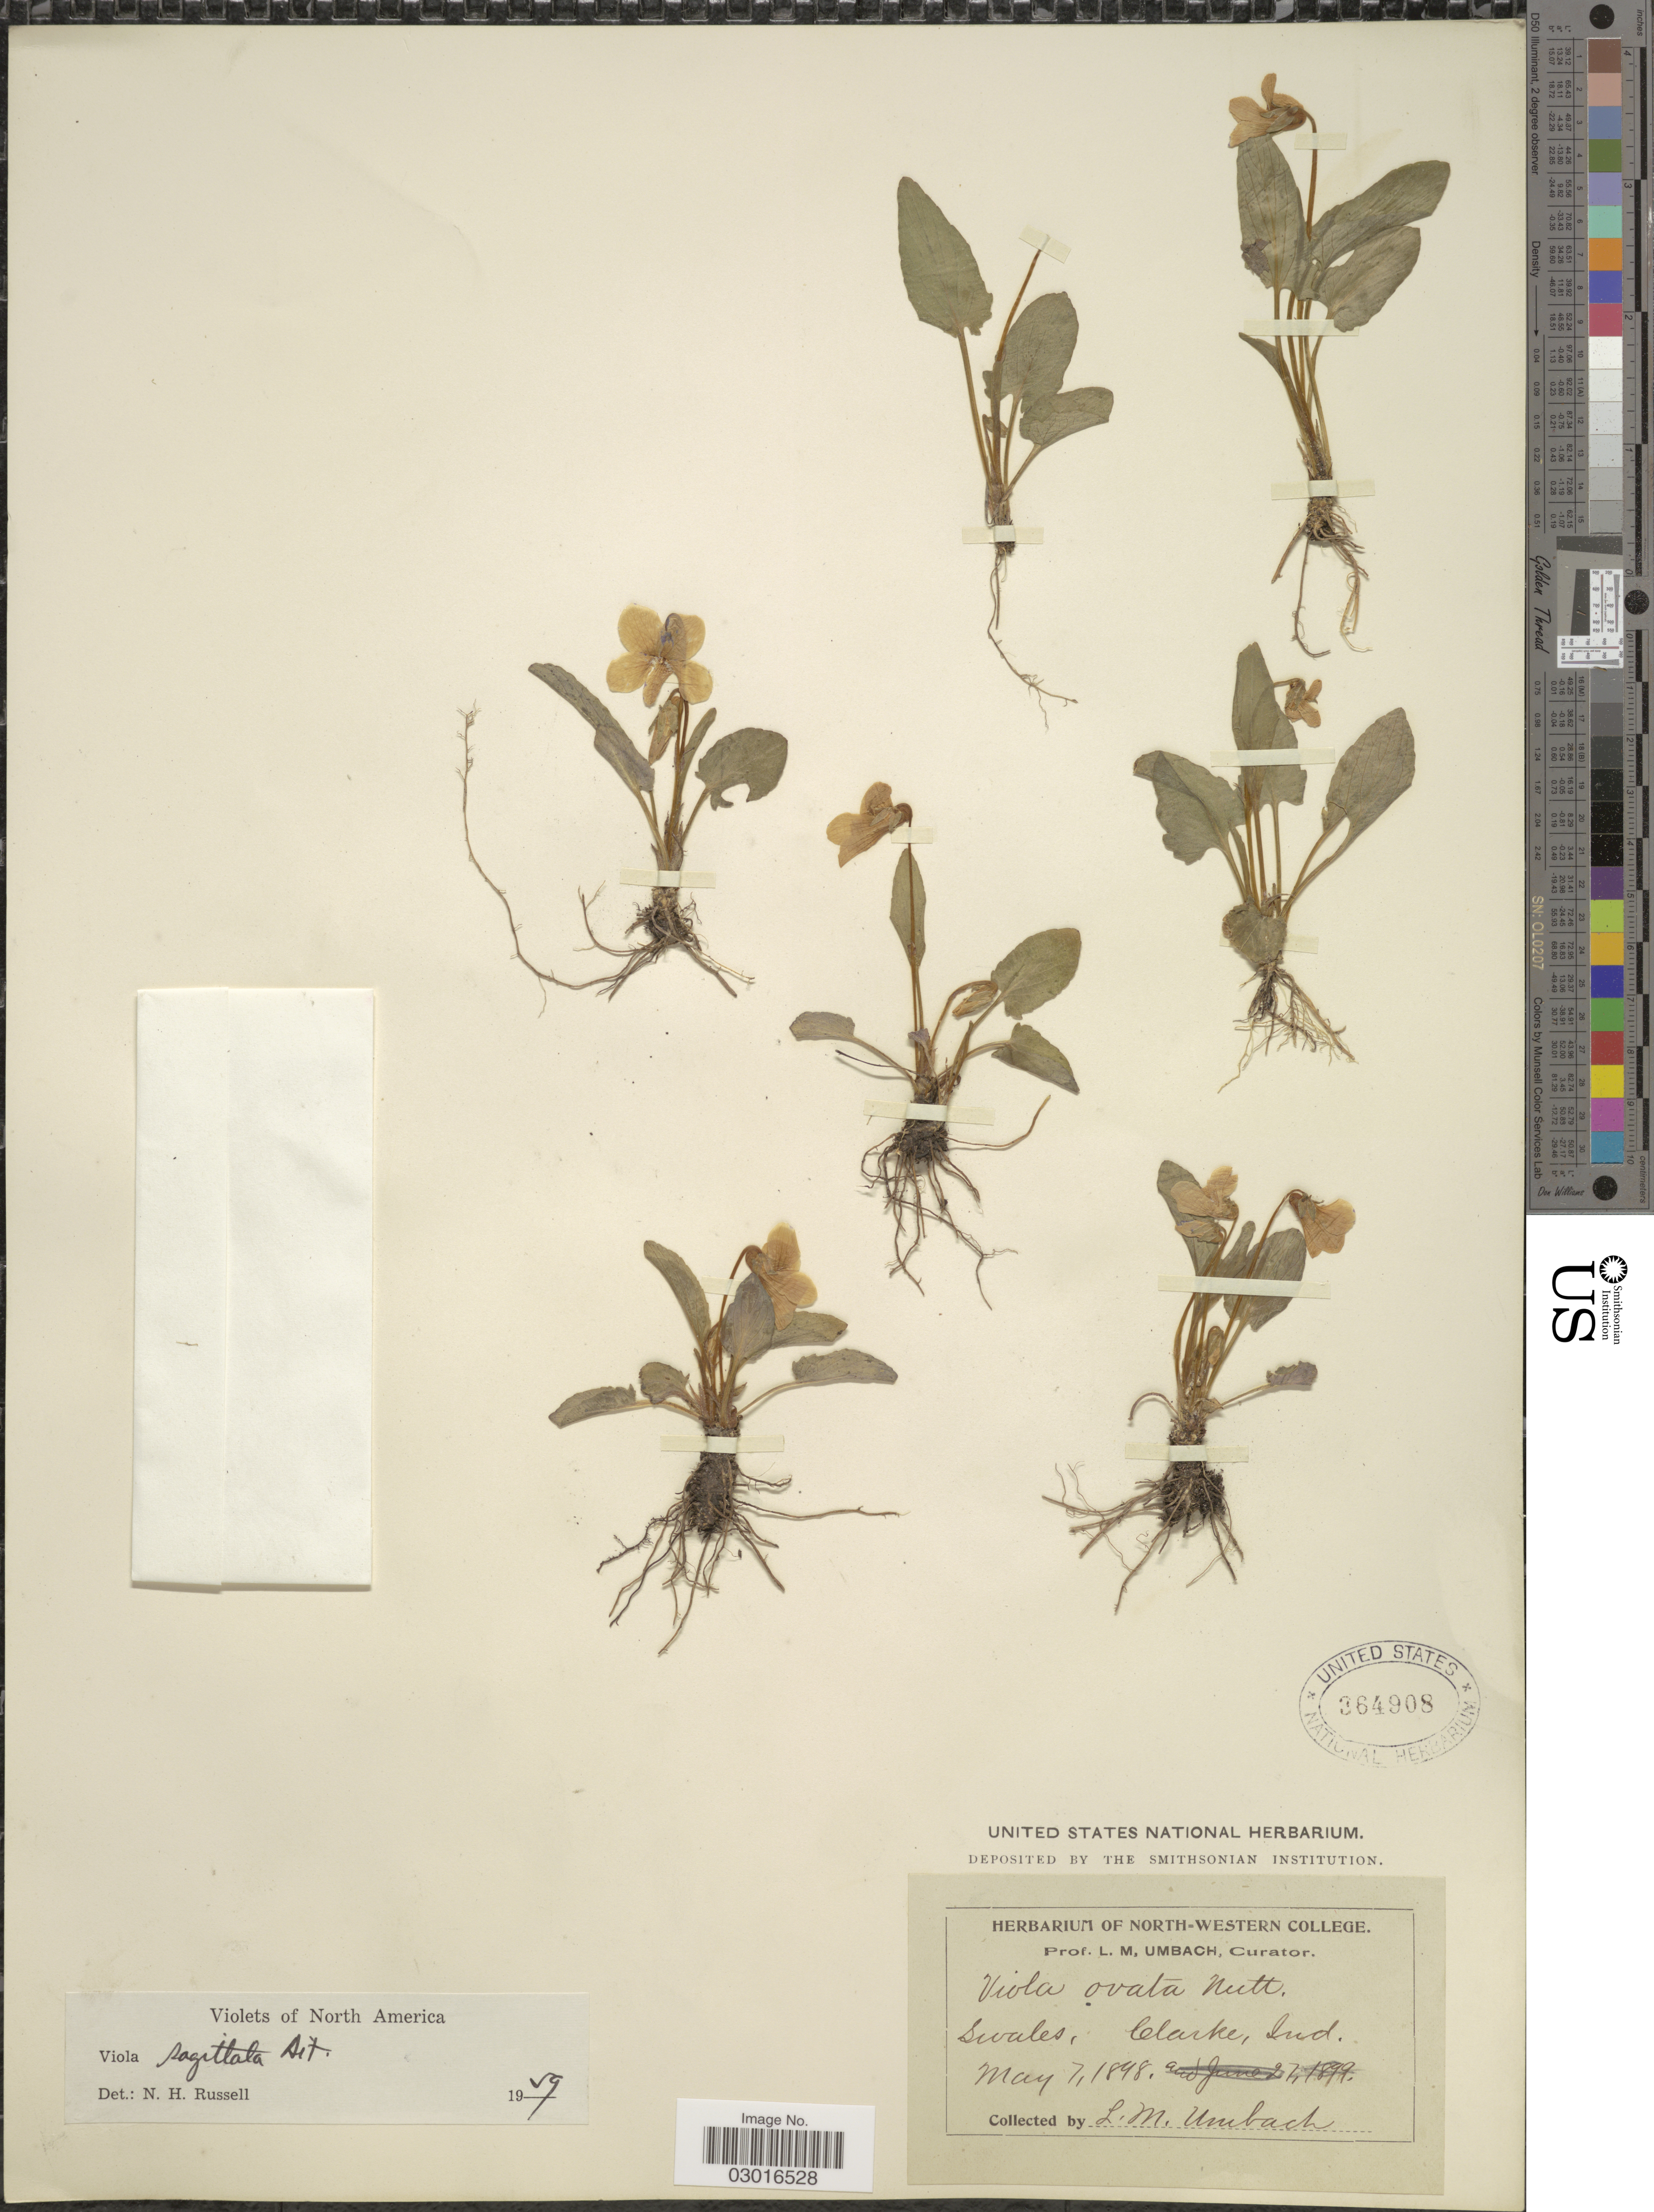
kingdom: Plantae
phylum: Tracheophyta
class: Magnoliopsida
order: Malpighiales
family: Violaceae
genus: Viola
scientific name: Viola sagittata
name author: Aiton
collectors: L. M. Umbach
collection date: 1898-05-07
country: United States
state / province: Indiana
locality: Swale, Clarke, Ind.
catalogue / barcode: US 364908